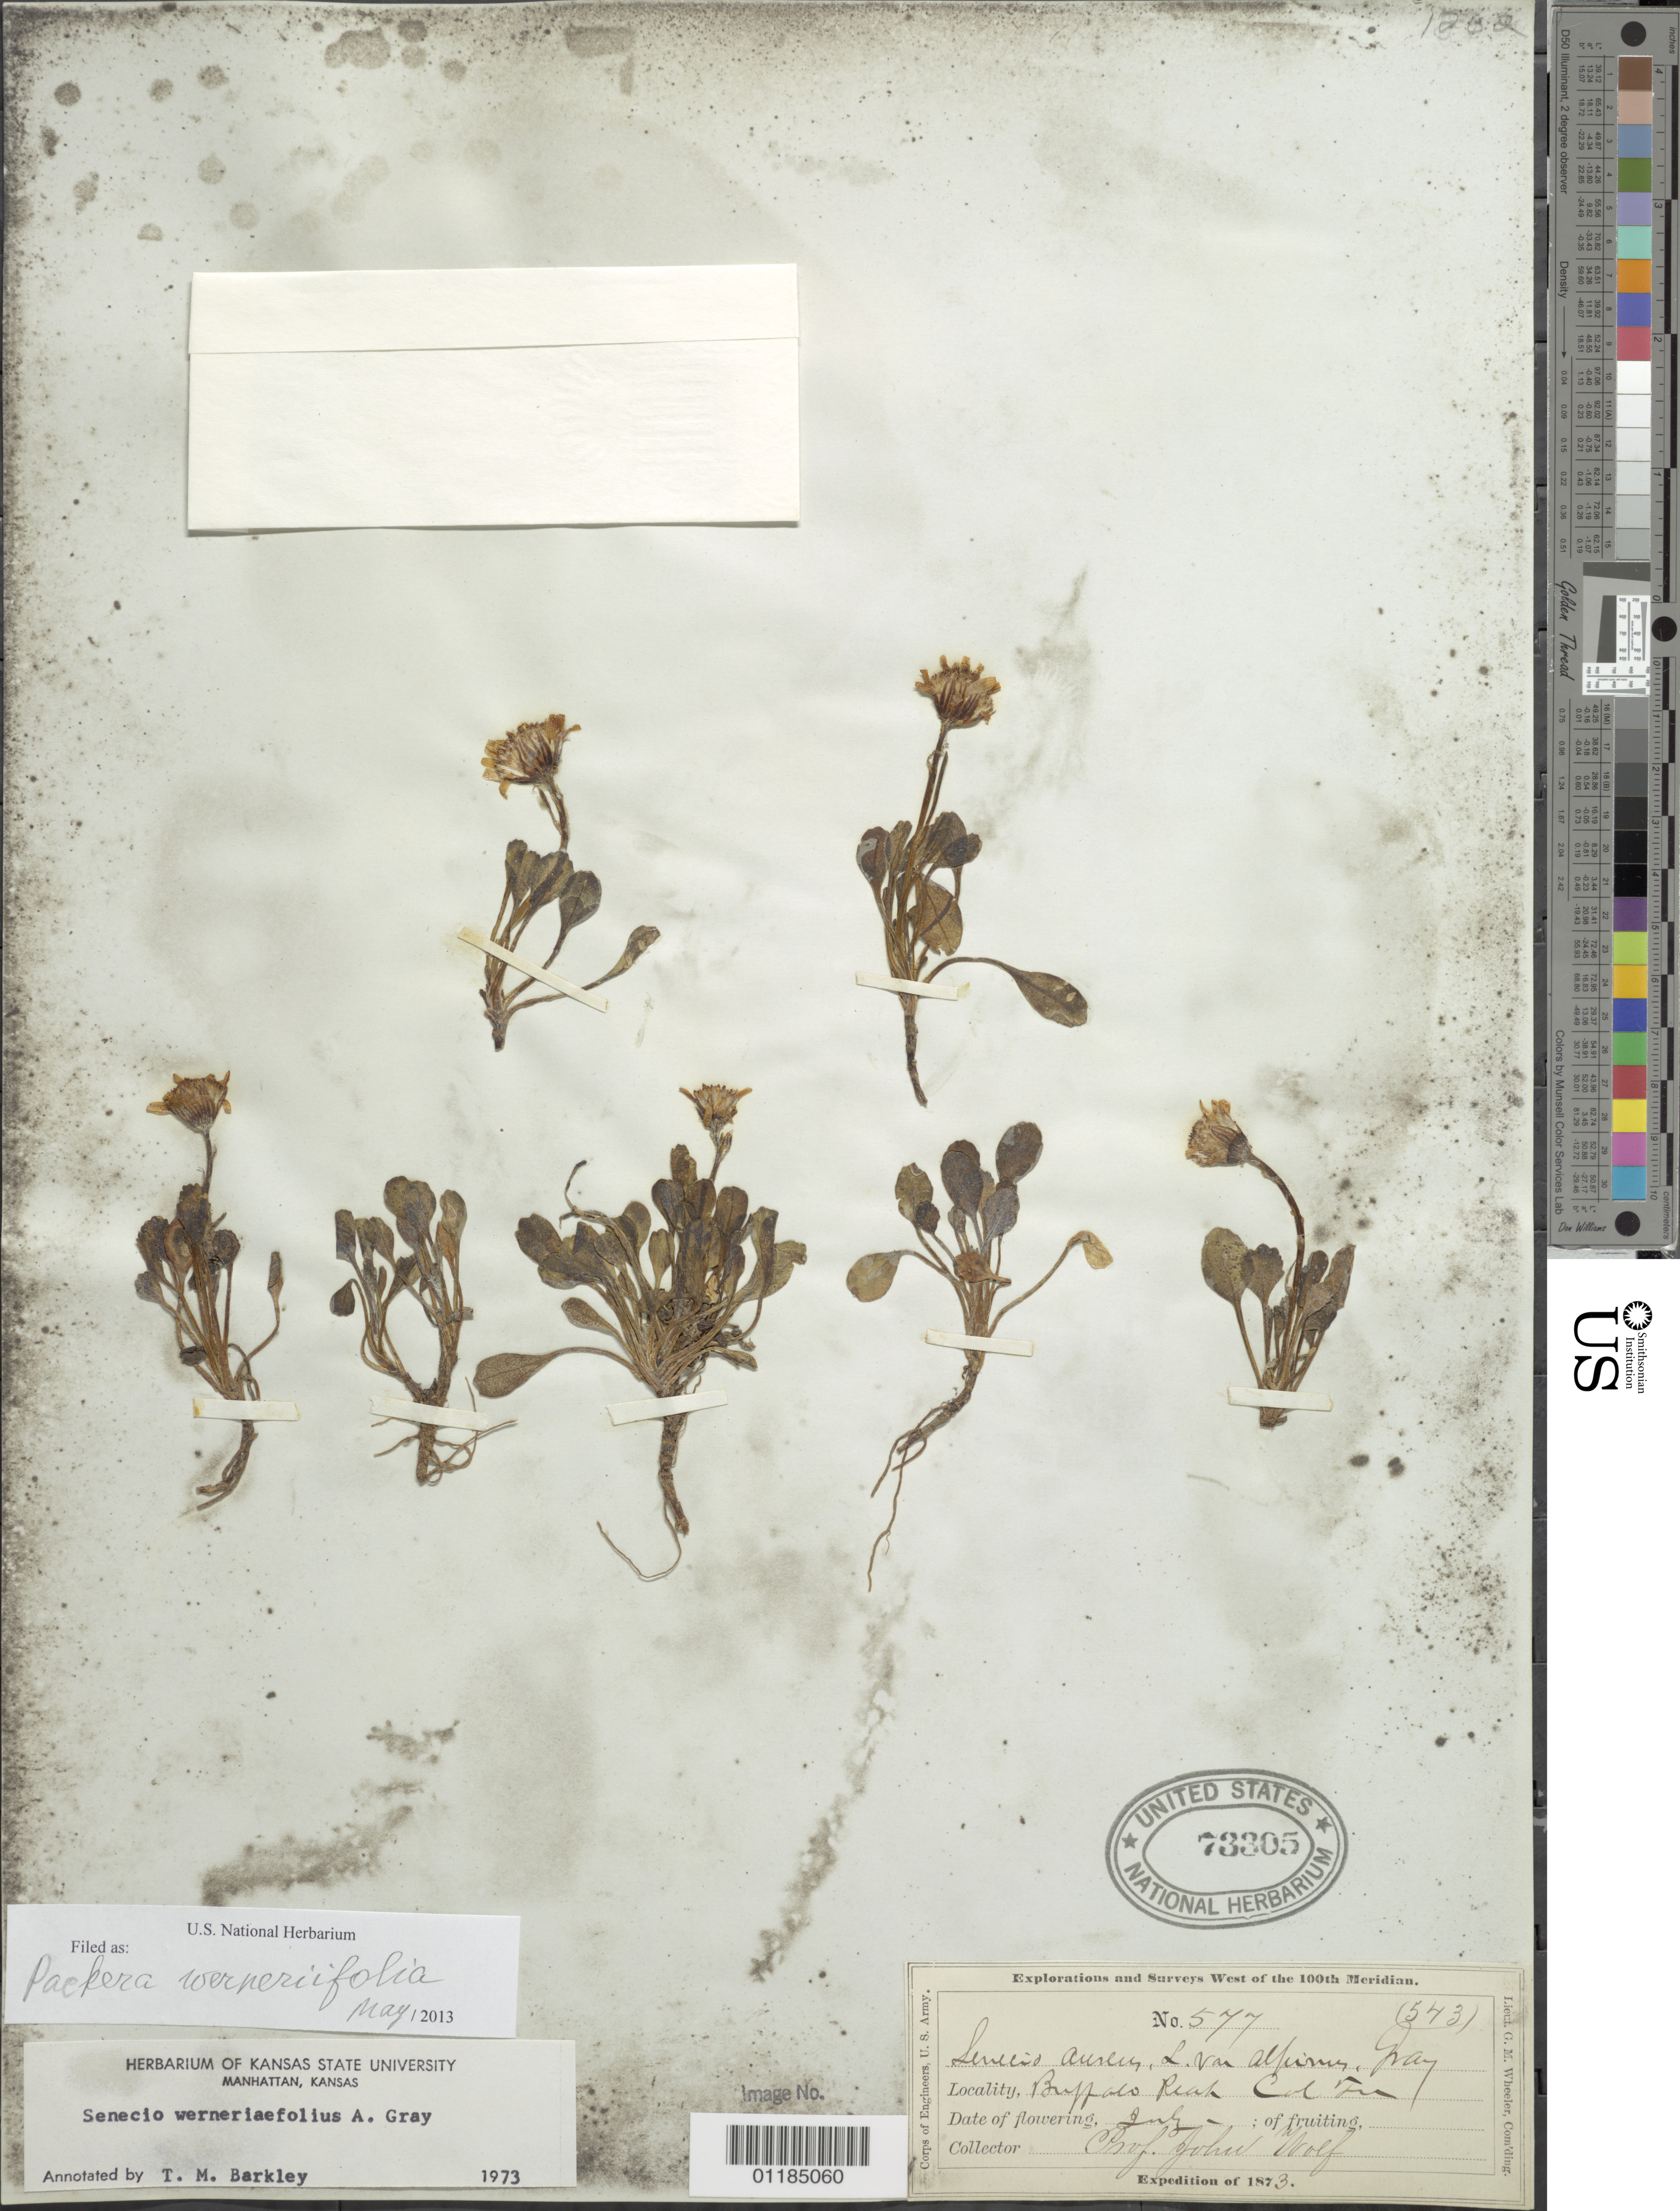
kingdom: Plantae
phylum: Tracheophyta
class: Magnoliopsida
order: Asterales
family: Asteraceae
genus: Packera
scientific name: Packera werneriifolia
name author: (A. Gray) W.A. Weber & Á. Löve ex Trock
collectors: J. Wolf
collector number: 577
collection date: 1873-07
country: United States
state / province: Colorado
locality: Buffalo Creek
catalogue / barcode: US 73305